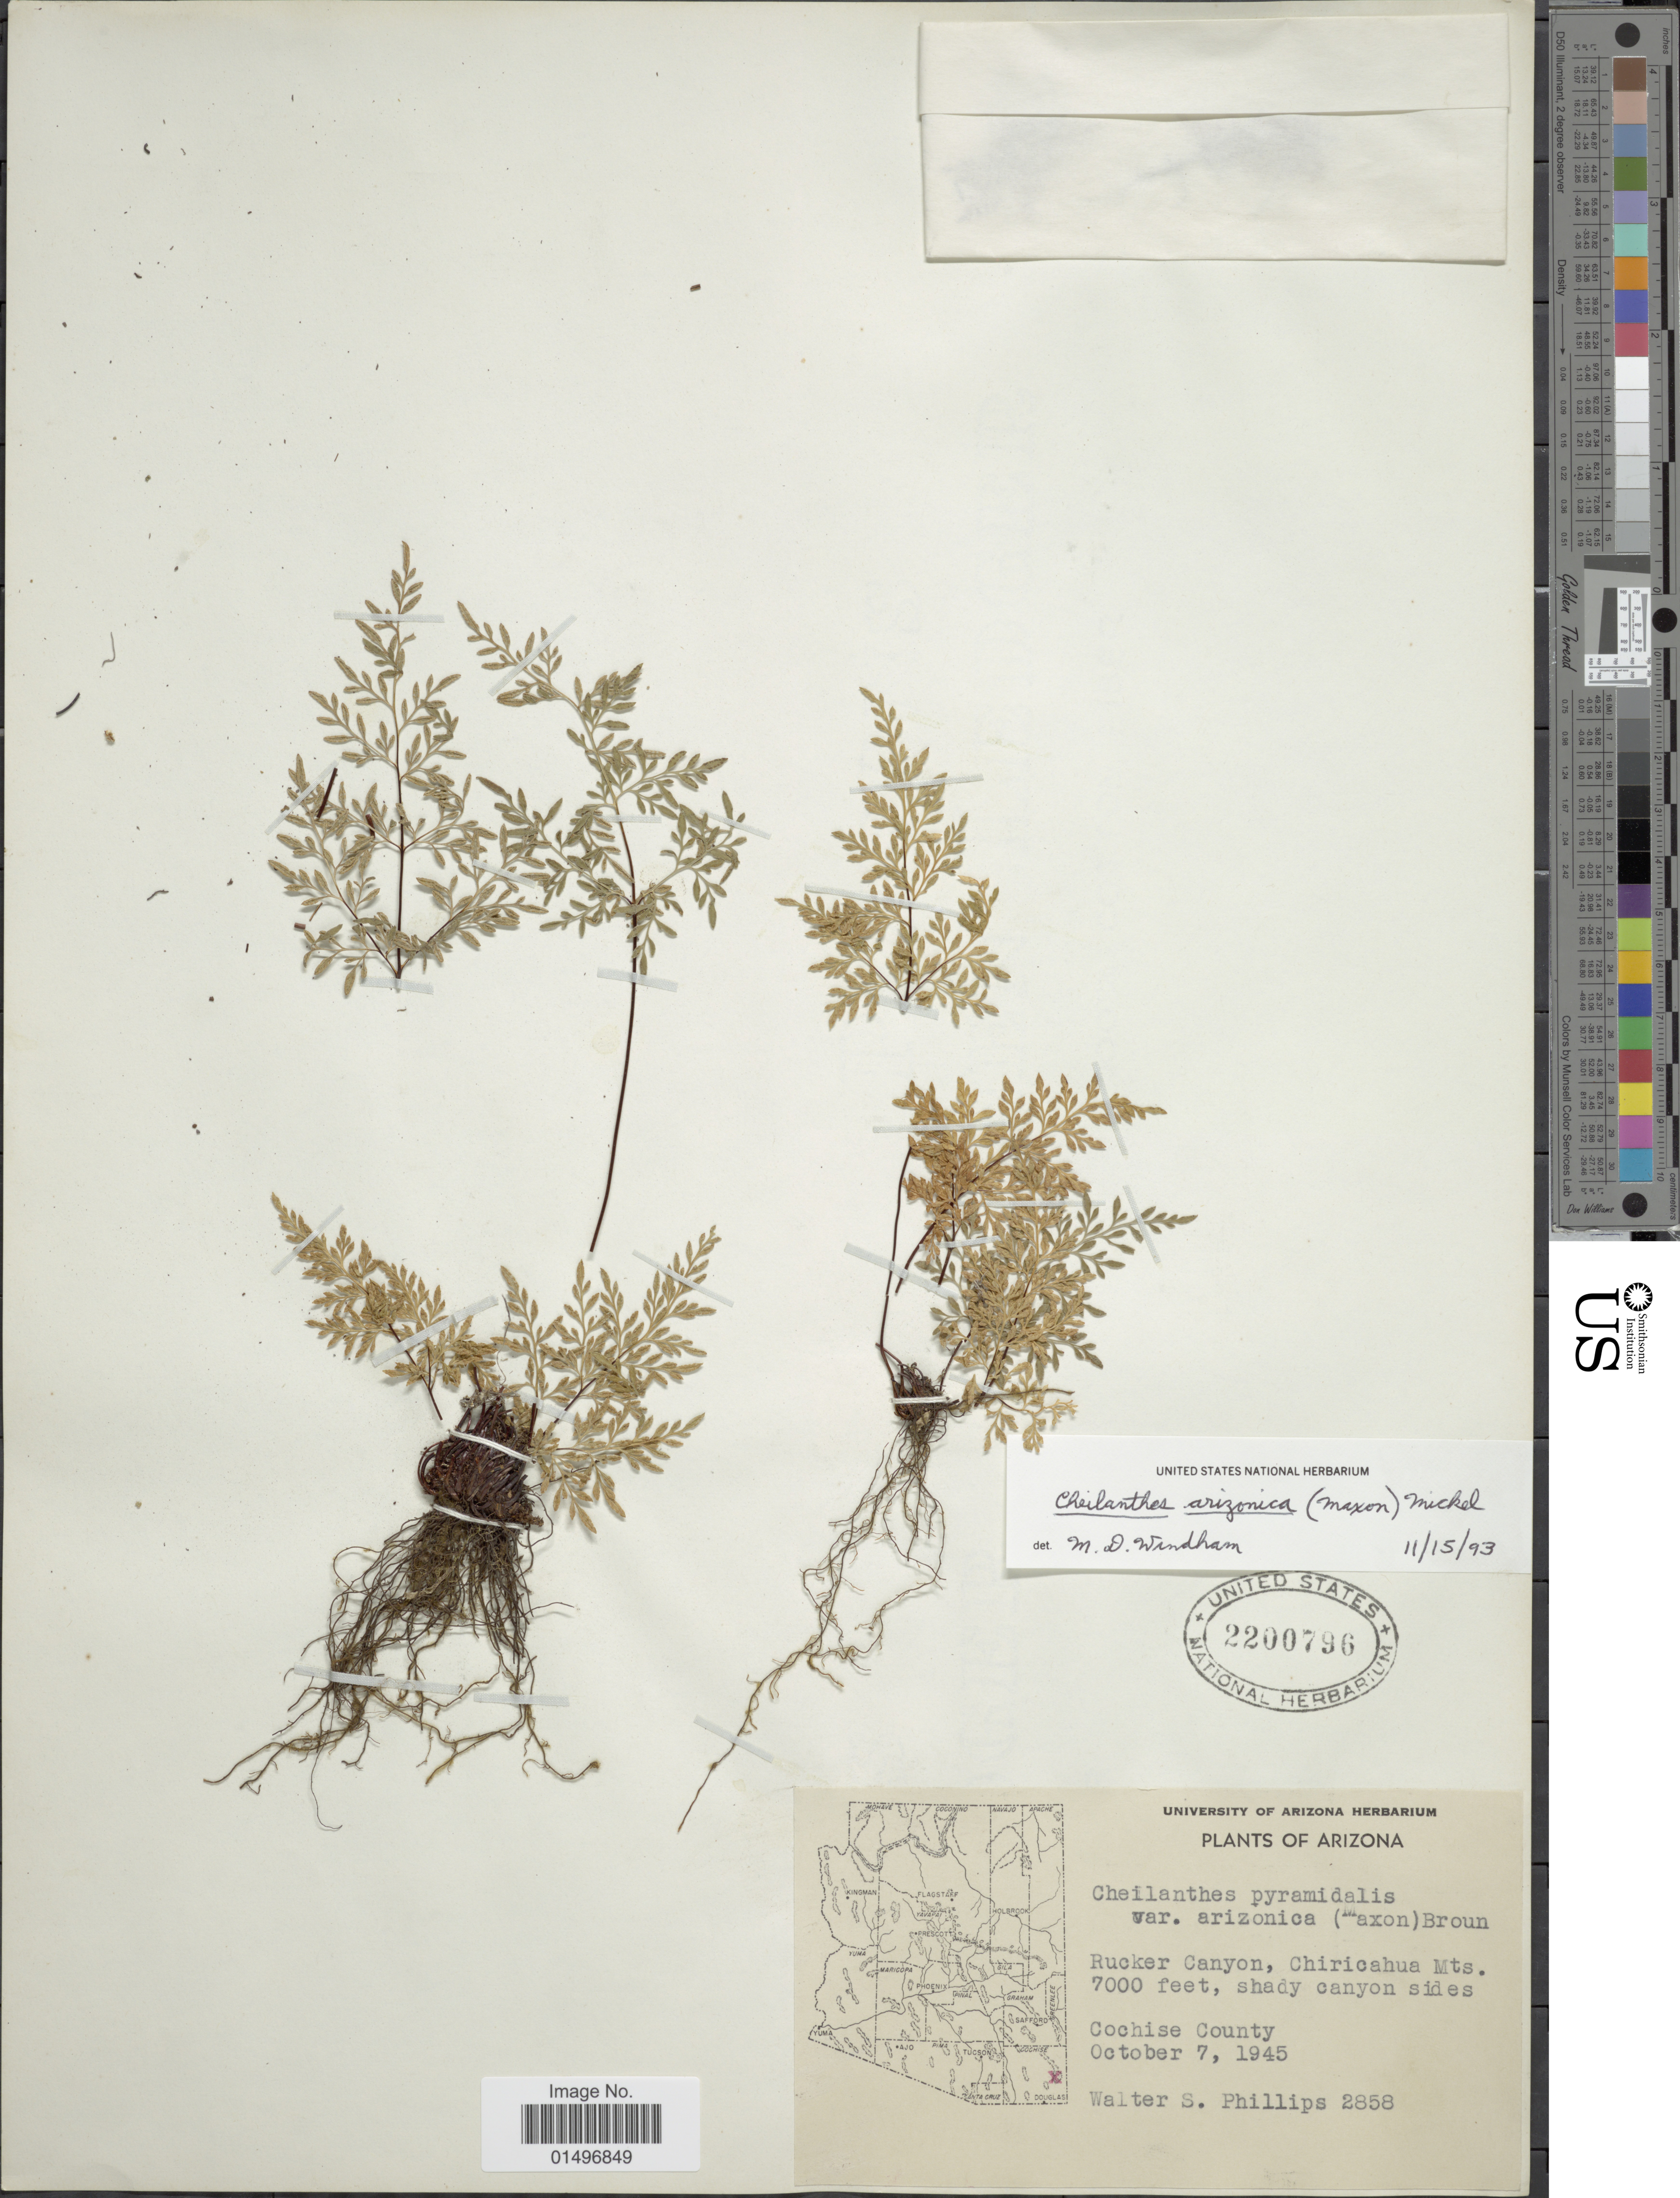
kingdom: Plantae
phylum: Tracheophyta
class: Polypodiopsida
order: Polypodiales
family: Pteridaceae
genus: Gaga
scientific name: Gaga arizonica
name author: (Maxon) Fay W. Li & Windham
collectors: W. S. Phillips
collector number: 2858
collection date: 1945-10-07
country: United States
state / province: Arizona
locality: Arizona, Rucker Canyon, Chiricahua Mts. Cochise County.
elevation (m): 2134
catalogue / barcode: US 2200796